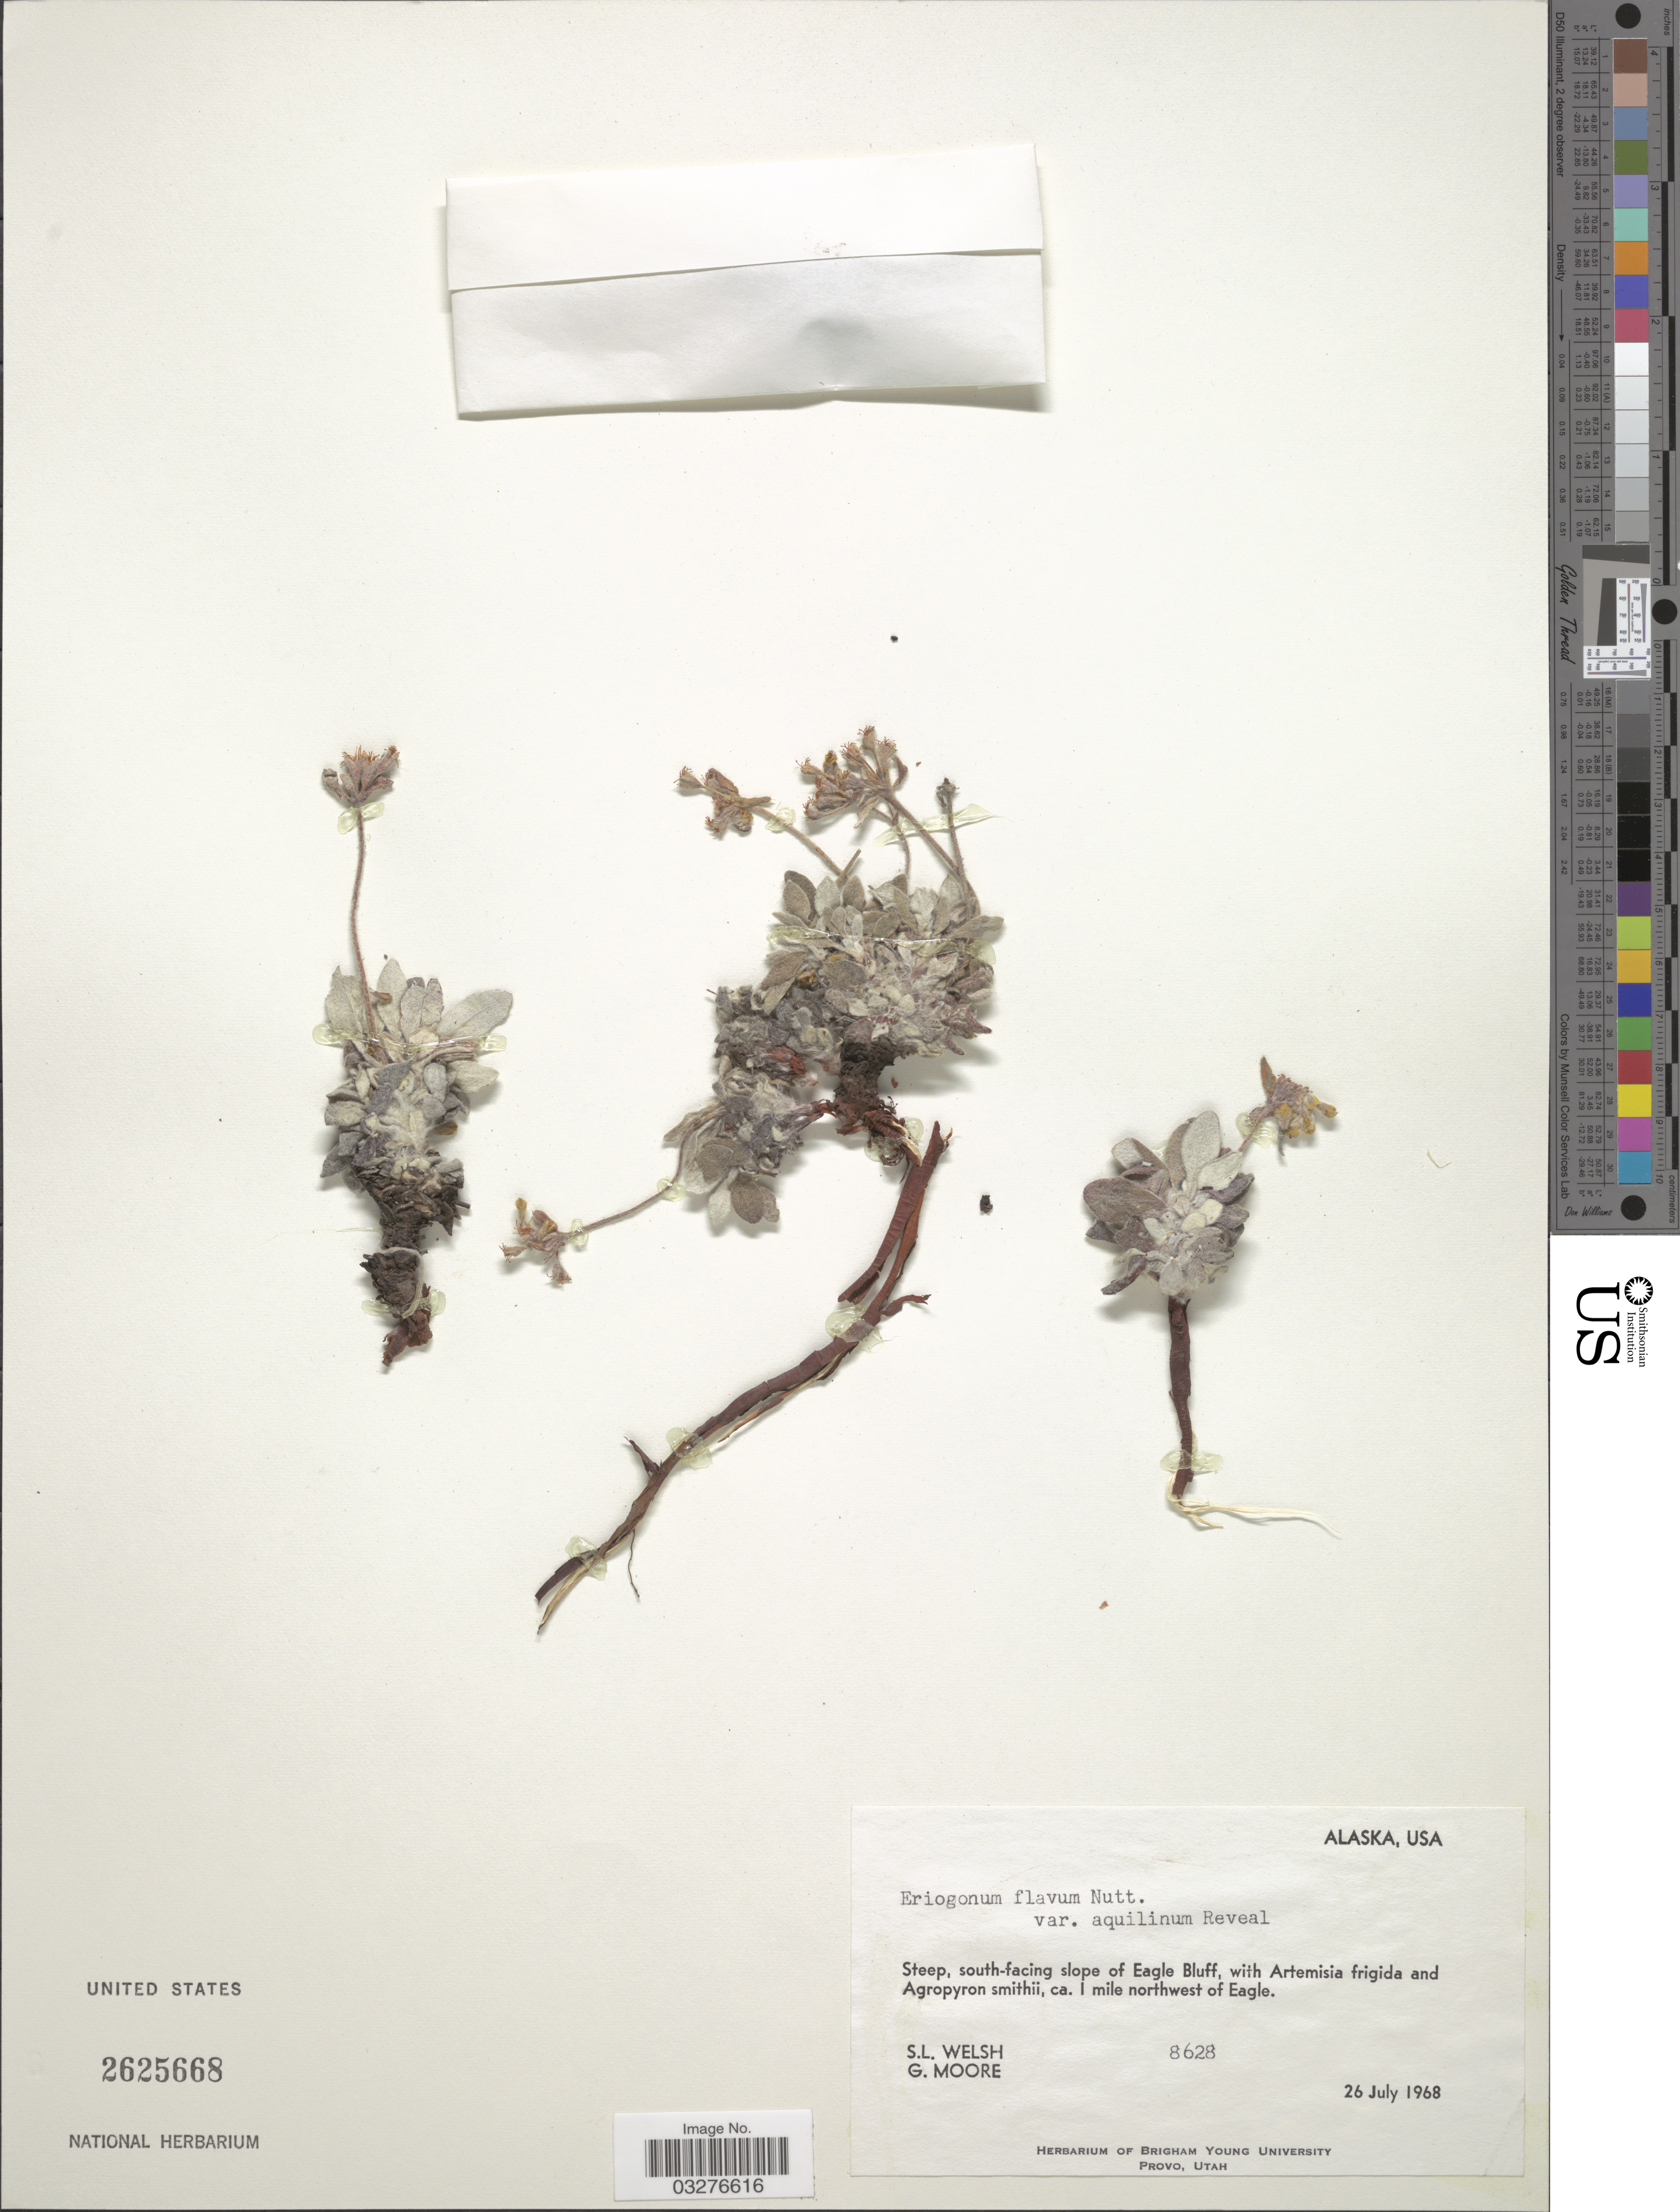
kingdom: Plantae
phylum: Tracheophyta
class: Magnoliopsida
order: Caryophyllales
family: Polygonaceae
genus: Eriogonum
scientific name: Eriogonum flavum var. aquilinum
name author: Reveal in Hultén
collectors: S. Welsh & G. Moore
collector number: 8628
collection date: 1968-07-26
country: United States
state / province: Alaska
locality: Steep, south-facing slope of Eagle Bluff, ca. 1 mile northwest of Eagle.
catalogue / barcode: US 2525668